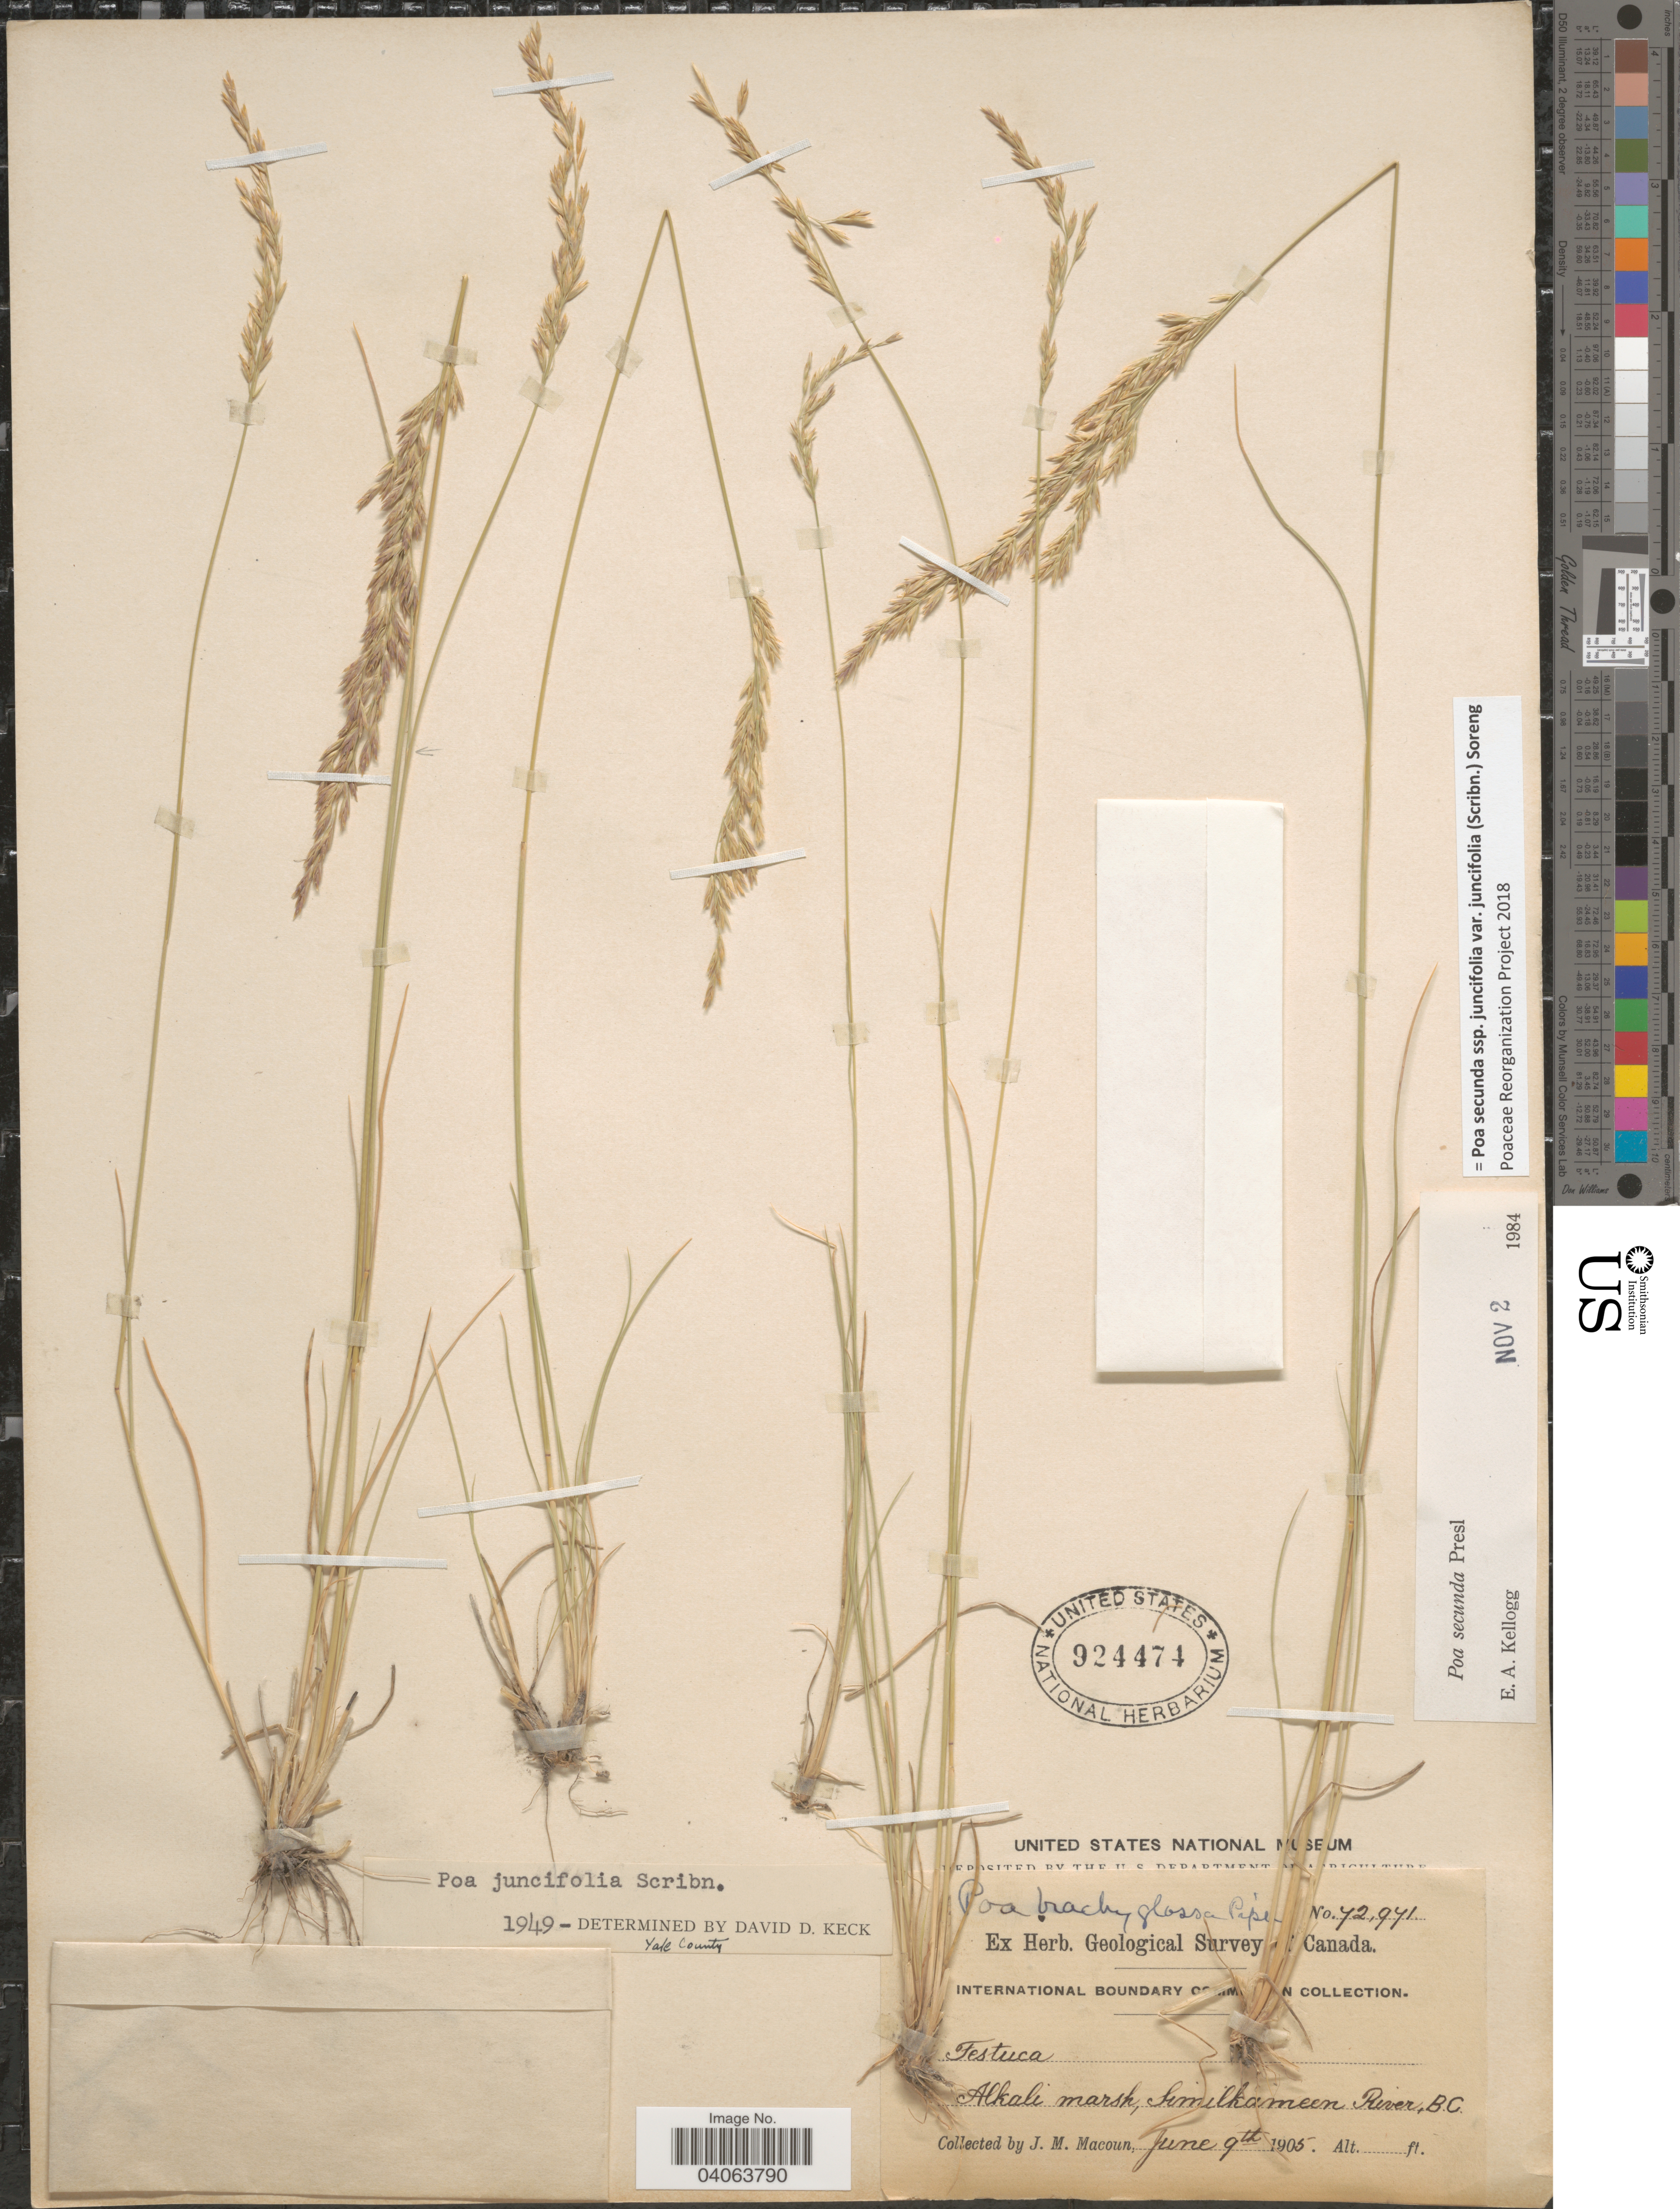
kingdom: Plantae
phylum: Tracheophyta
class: Liliopsida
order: Poales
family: Poaceae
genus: Poa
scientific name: Poa secunda subsp. juncifolia var. juncifolia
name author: (Scribn.) Soreng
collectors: J. M. Macoun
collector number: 72971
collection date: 1905-06-09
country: Canada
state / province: British Columbia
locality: Alkali marsh, Similkameen River.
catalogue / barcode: US 924474